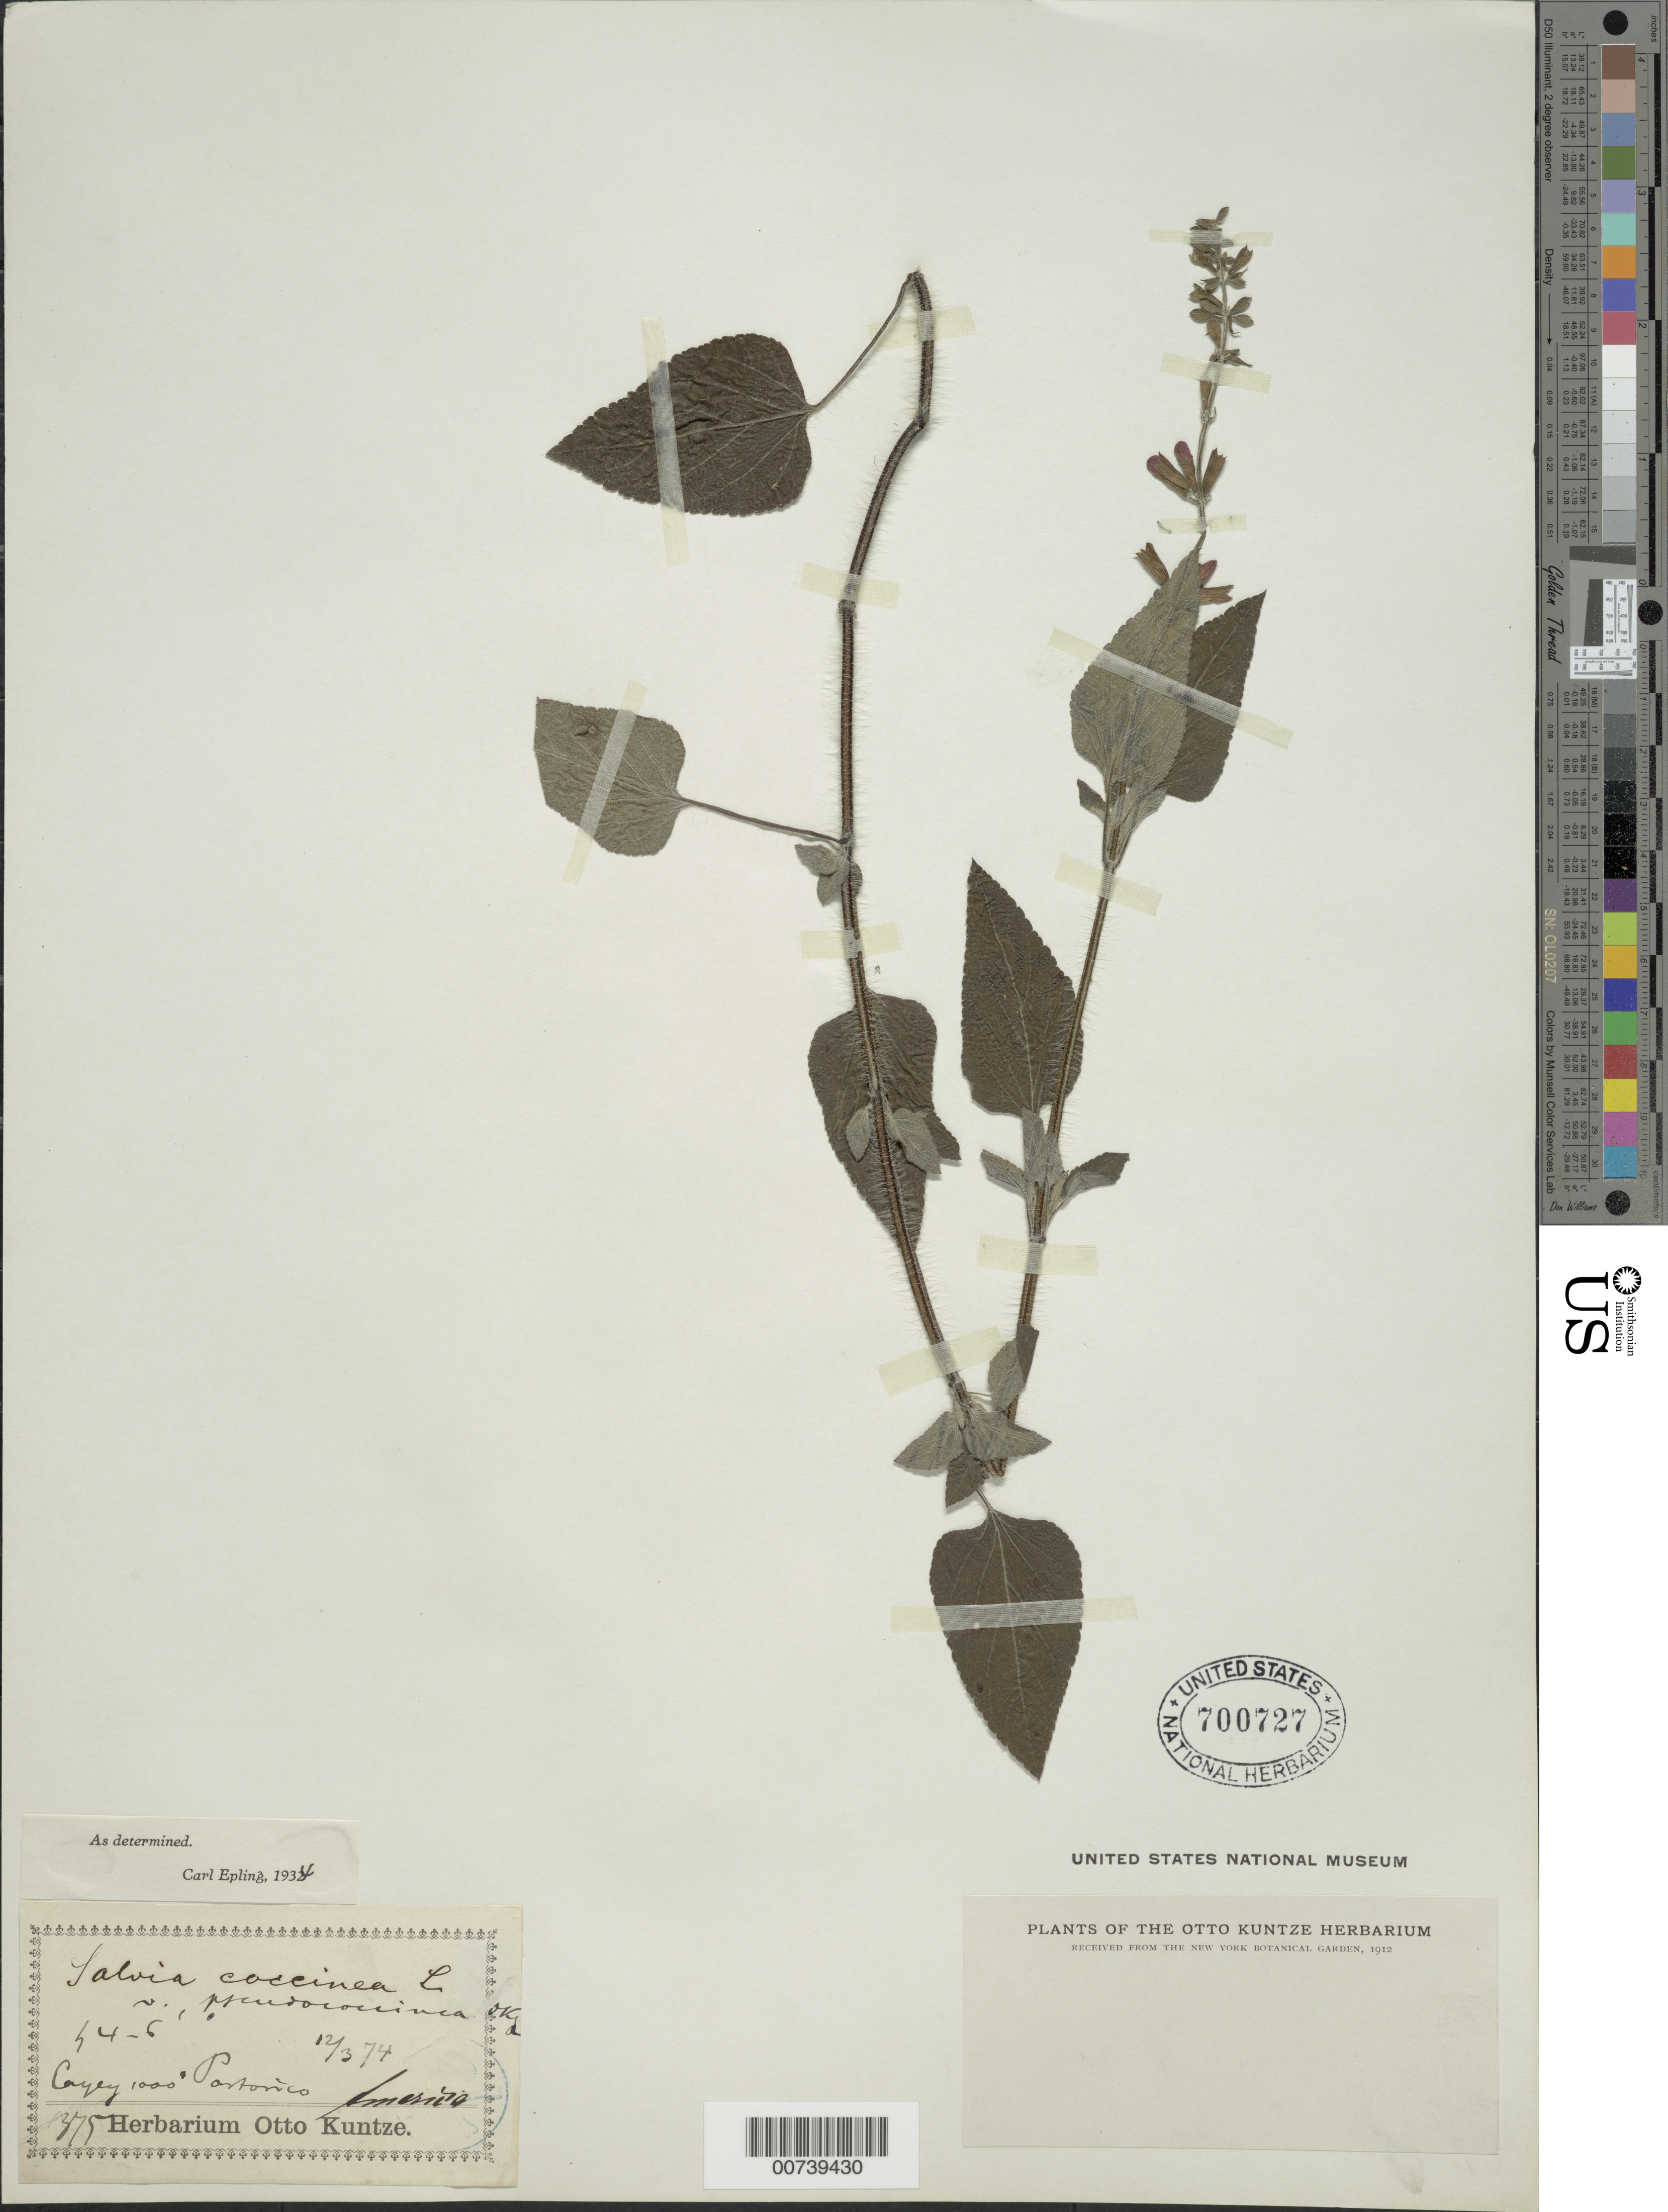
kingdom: Plantae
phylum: Tracheophyta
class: Magnoliopsida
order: Lamiales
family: Lamiaceae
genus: Salvia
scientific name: Salvia coccinea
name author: Buc'hoz ex Etl.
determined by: Epling, C. C.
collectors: C.E.O. Kuntze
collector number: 375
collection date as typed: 12 Mar 1874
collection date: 1874-03-12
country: Puerto Rico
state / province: Cayey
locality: Cayey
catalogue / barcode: US 700727